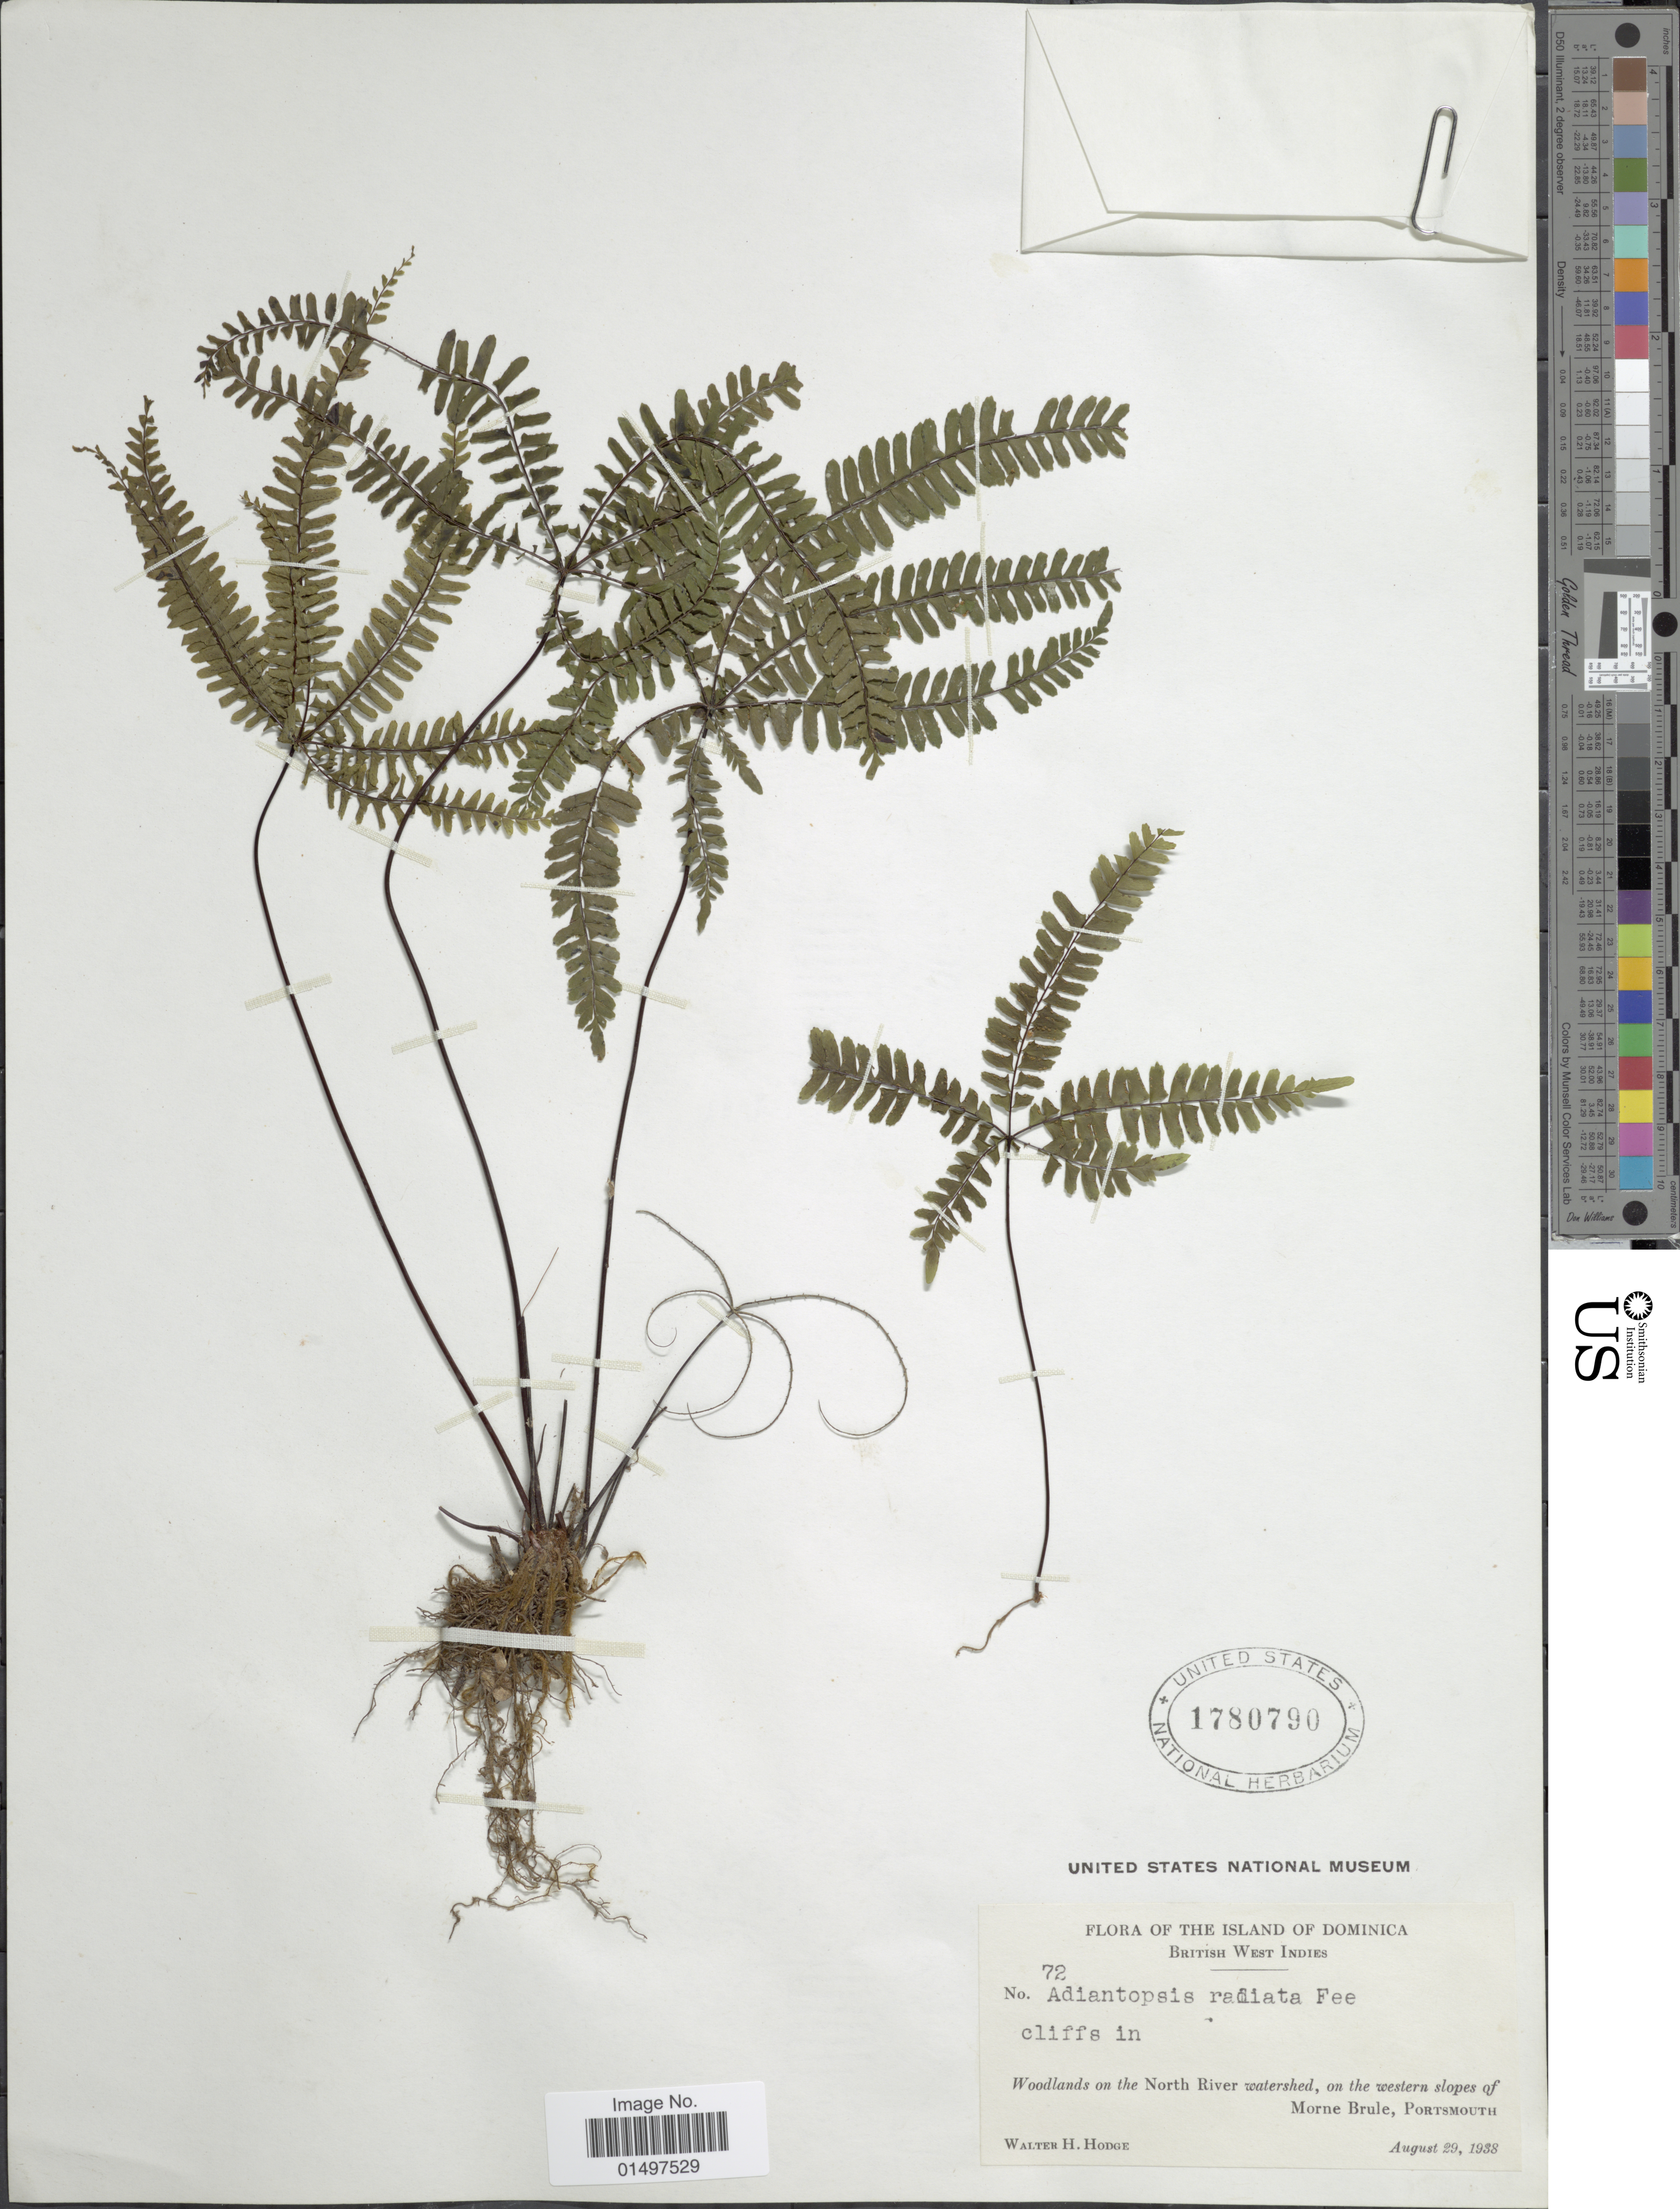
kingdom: Plantae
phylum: Tracheophyta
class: Polypodiopsida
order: Polypodiales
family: Pteridaceae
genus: Adiantopsis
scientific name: Adiantopsis radiata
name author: (L.) Fée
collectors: W. Hodge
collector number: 72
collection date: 1938-08-29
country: Dominica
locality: The Island of Dominica. British West Indies. Woodlands on the North River watershed, on the western slopes of Morne Brule, Portsmouth.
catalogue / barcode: US 1780790